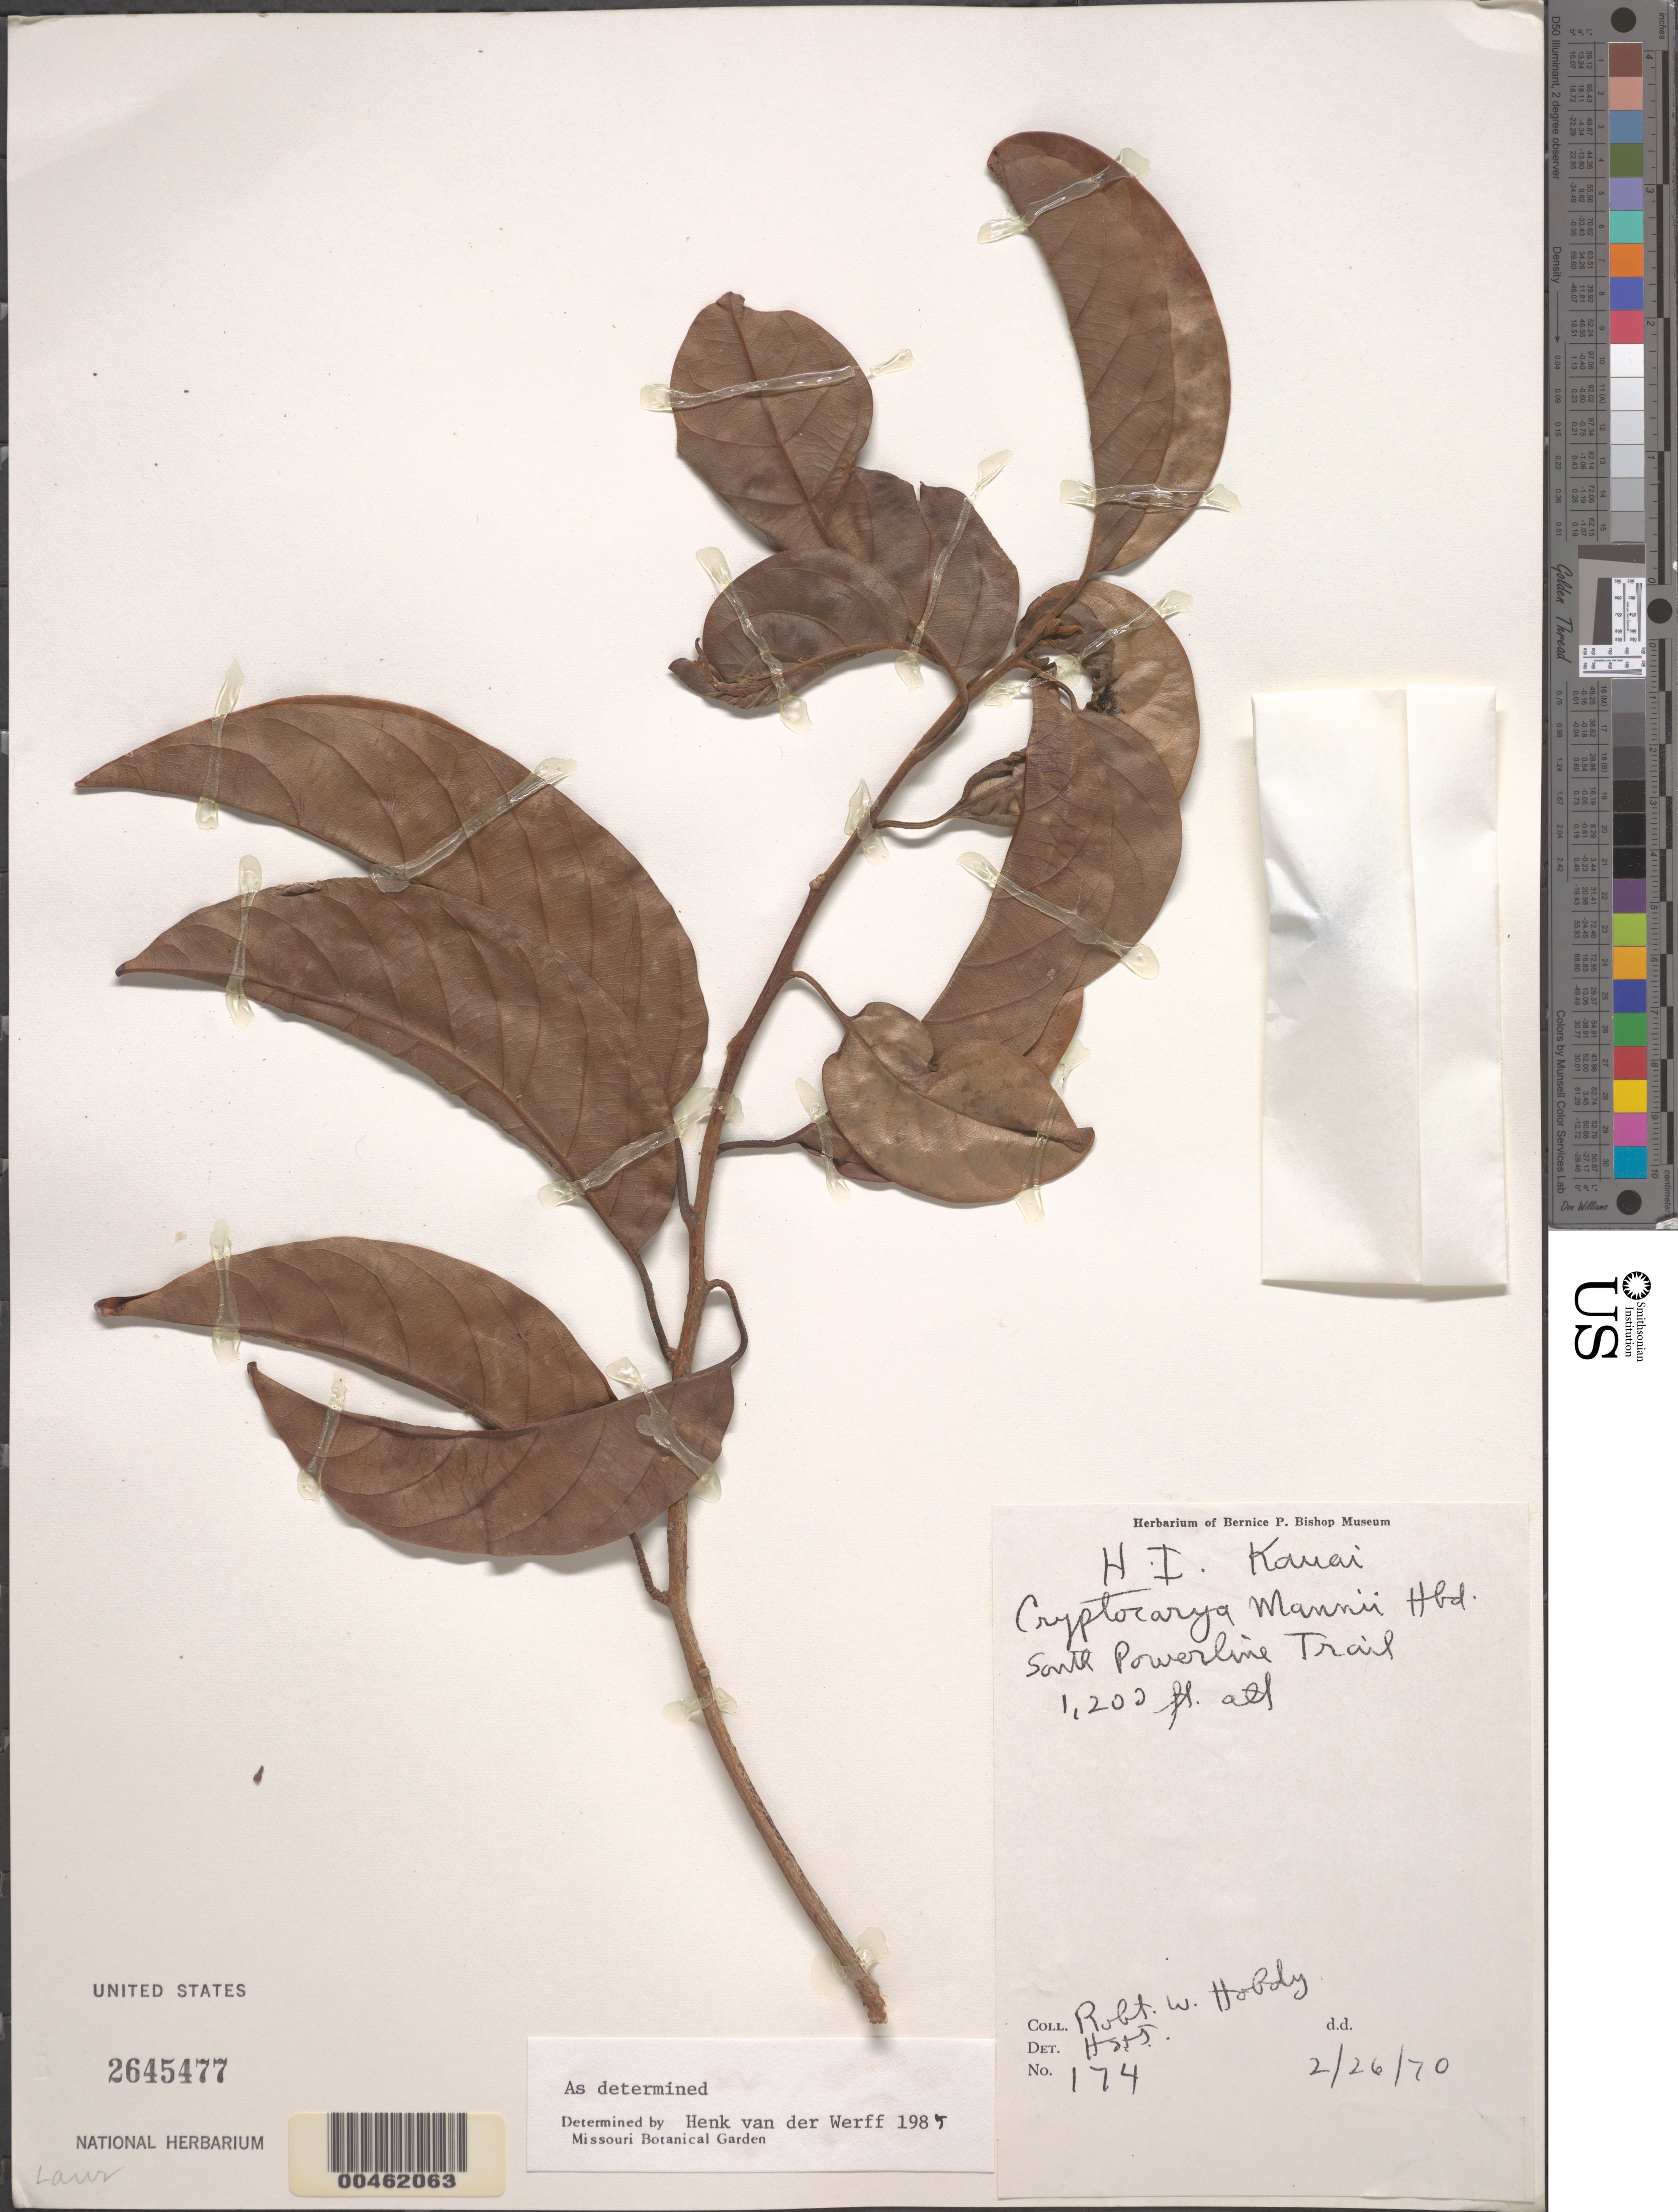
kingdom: Plantae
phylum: Tracheophyta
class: Magnoliopsida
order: Laurales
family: Lauraceae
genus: Cryptocarya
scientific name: Cryptocarya mannii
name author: Hillebr.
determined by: van der Werff, H., (MO), Missouri Botanical Garden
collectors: R. Hobdy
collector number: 174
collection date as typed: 26 Feb 1970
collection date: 1970-02-26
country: United States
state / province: Hawaii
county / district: Kauai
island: Kaua'i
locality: South Powerline Trail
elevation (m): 366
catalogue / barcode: US 2645477